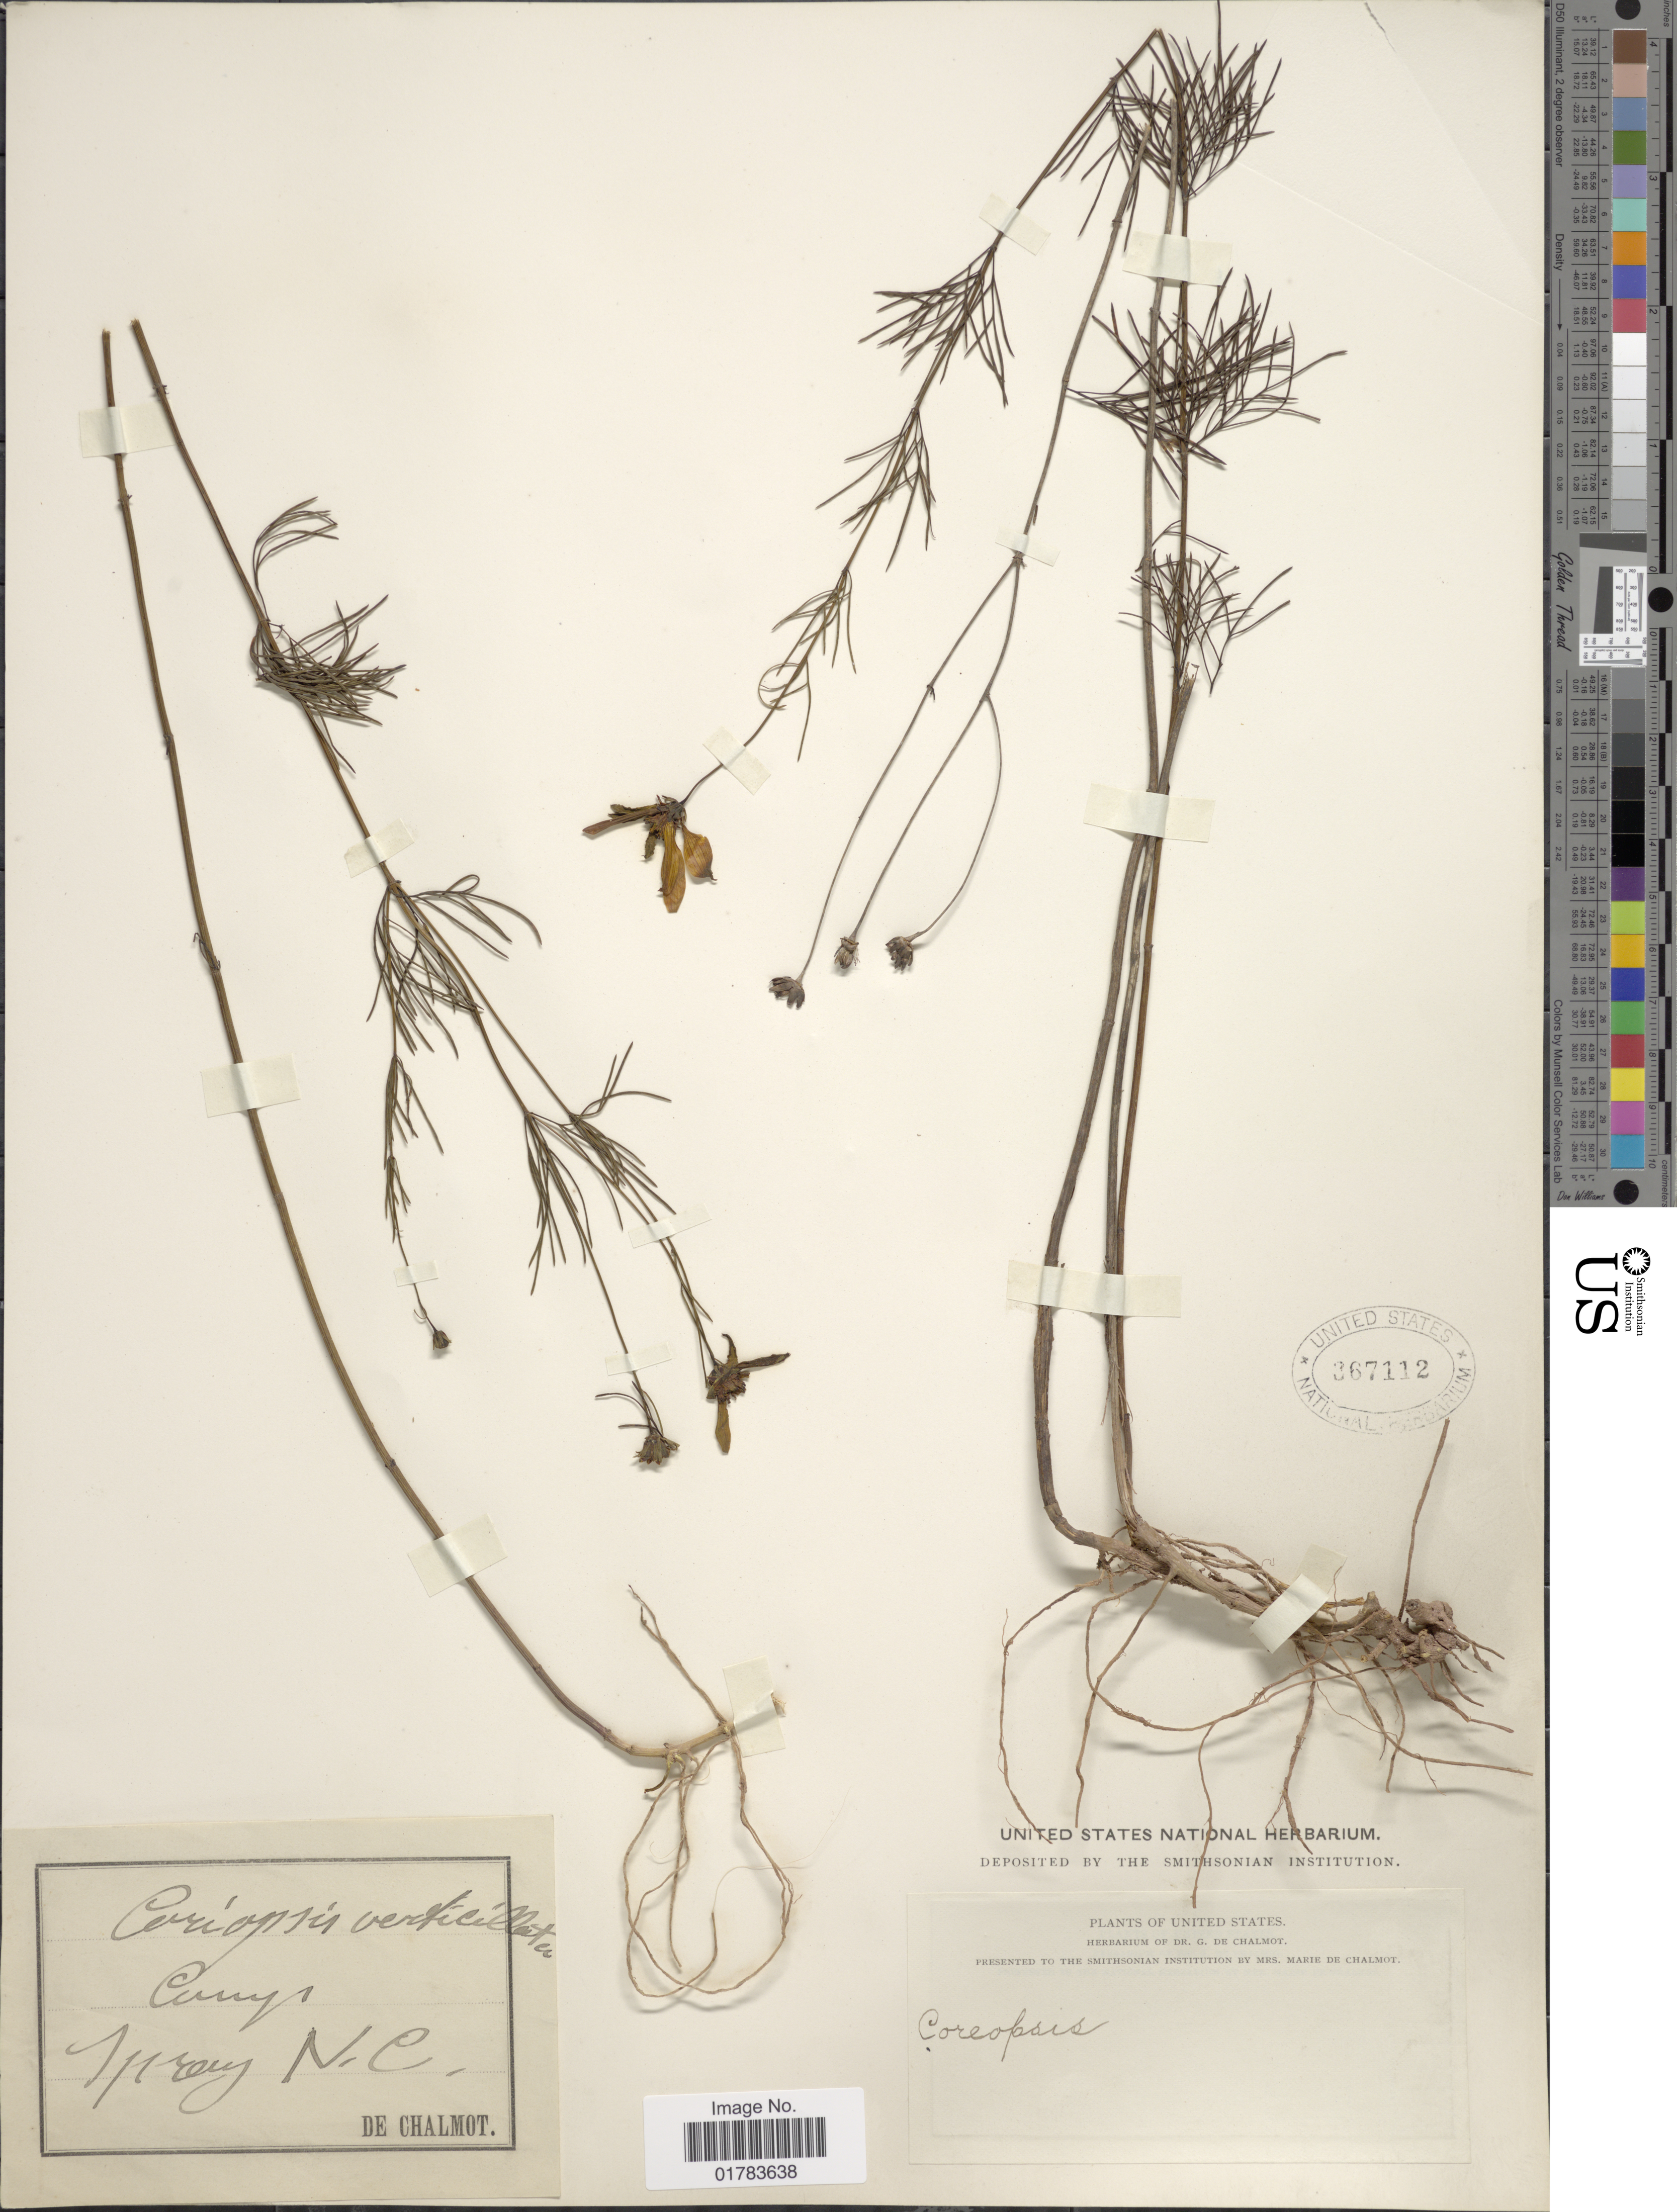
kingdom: Plantae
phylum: Tracheophyta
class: Magnoliopsida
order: Asterales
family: Asteraceae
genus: Coreopsis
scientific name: Coreopsis verticillata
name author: L.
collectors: G. de Chalmot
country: United States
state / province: North Carolina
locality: Spray N. C.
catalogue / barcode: US 367112